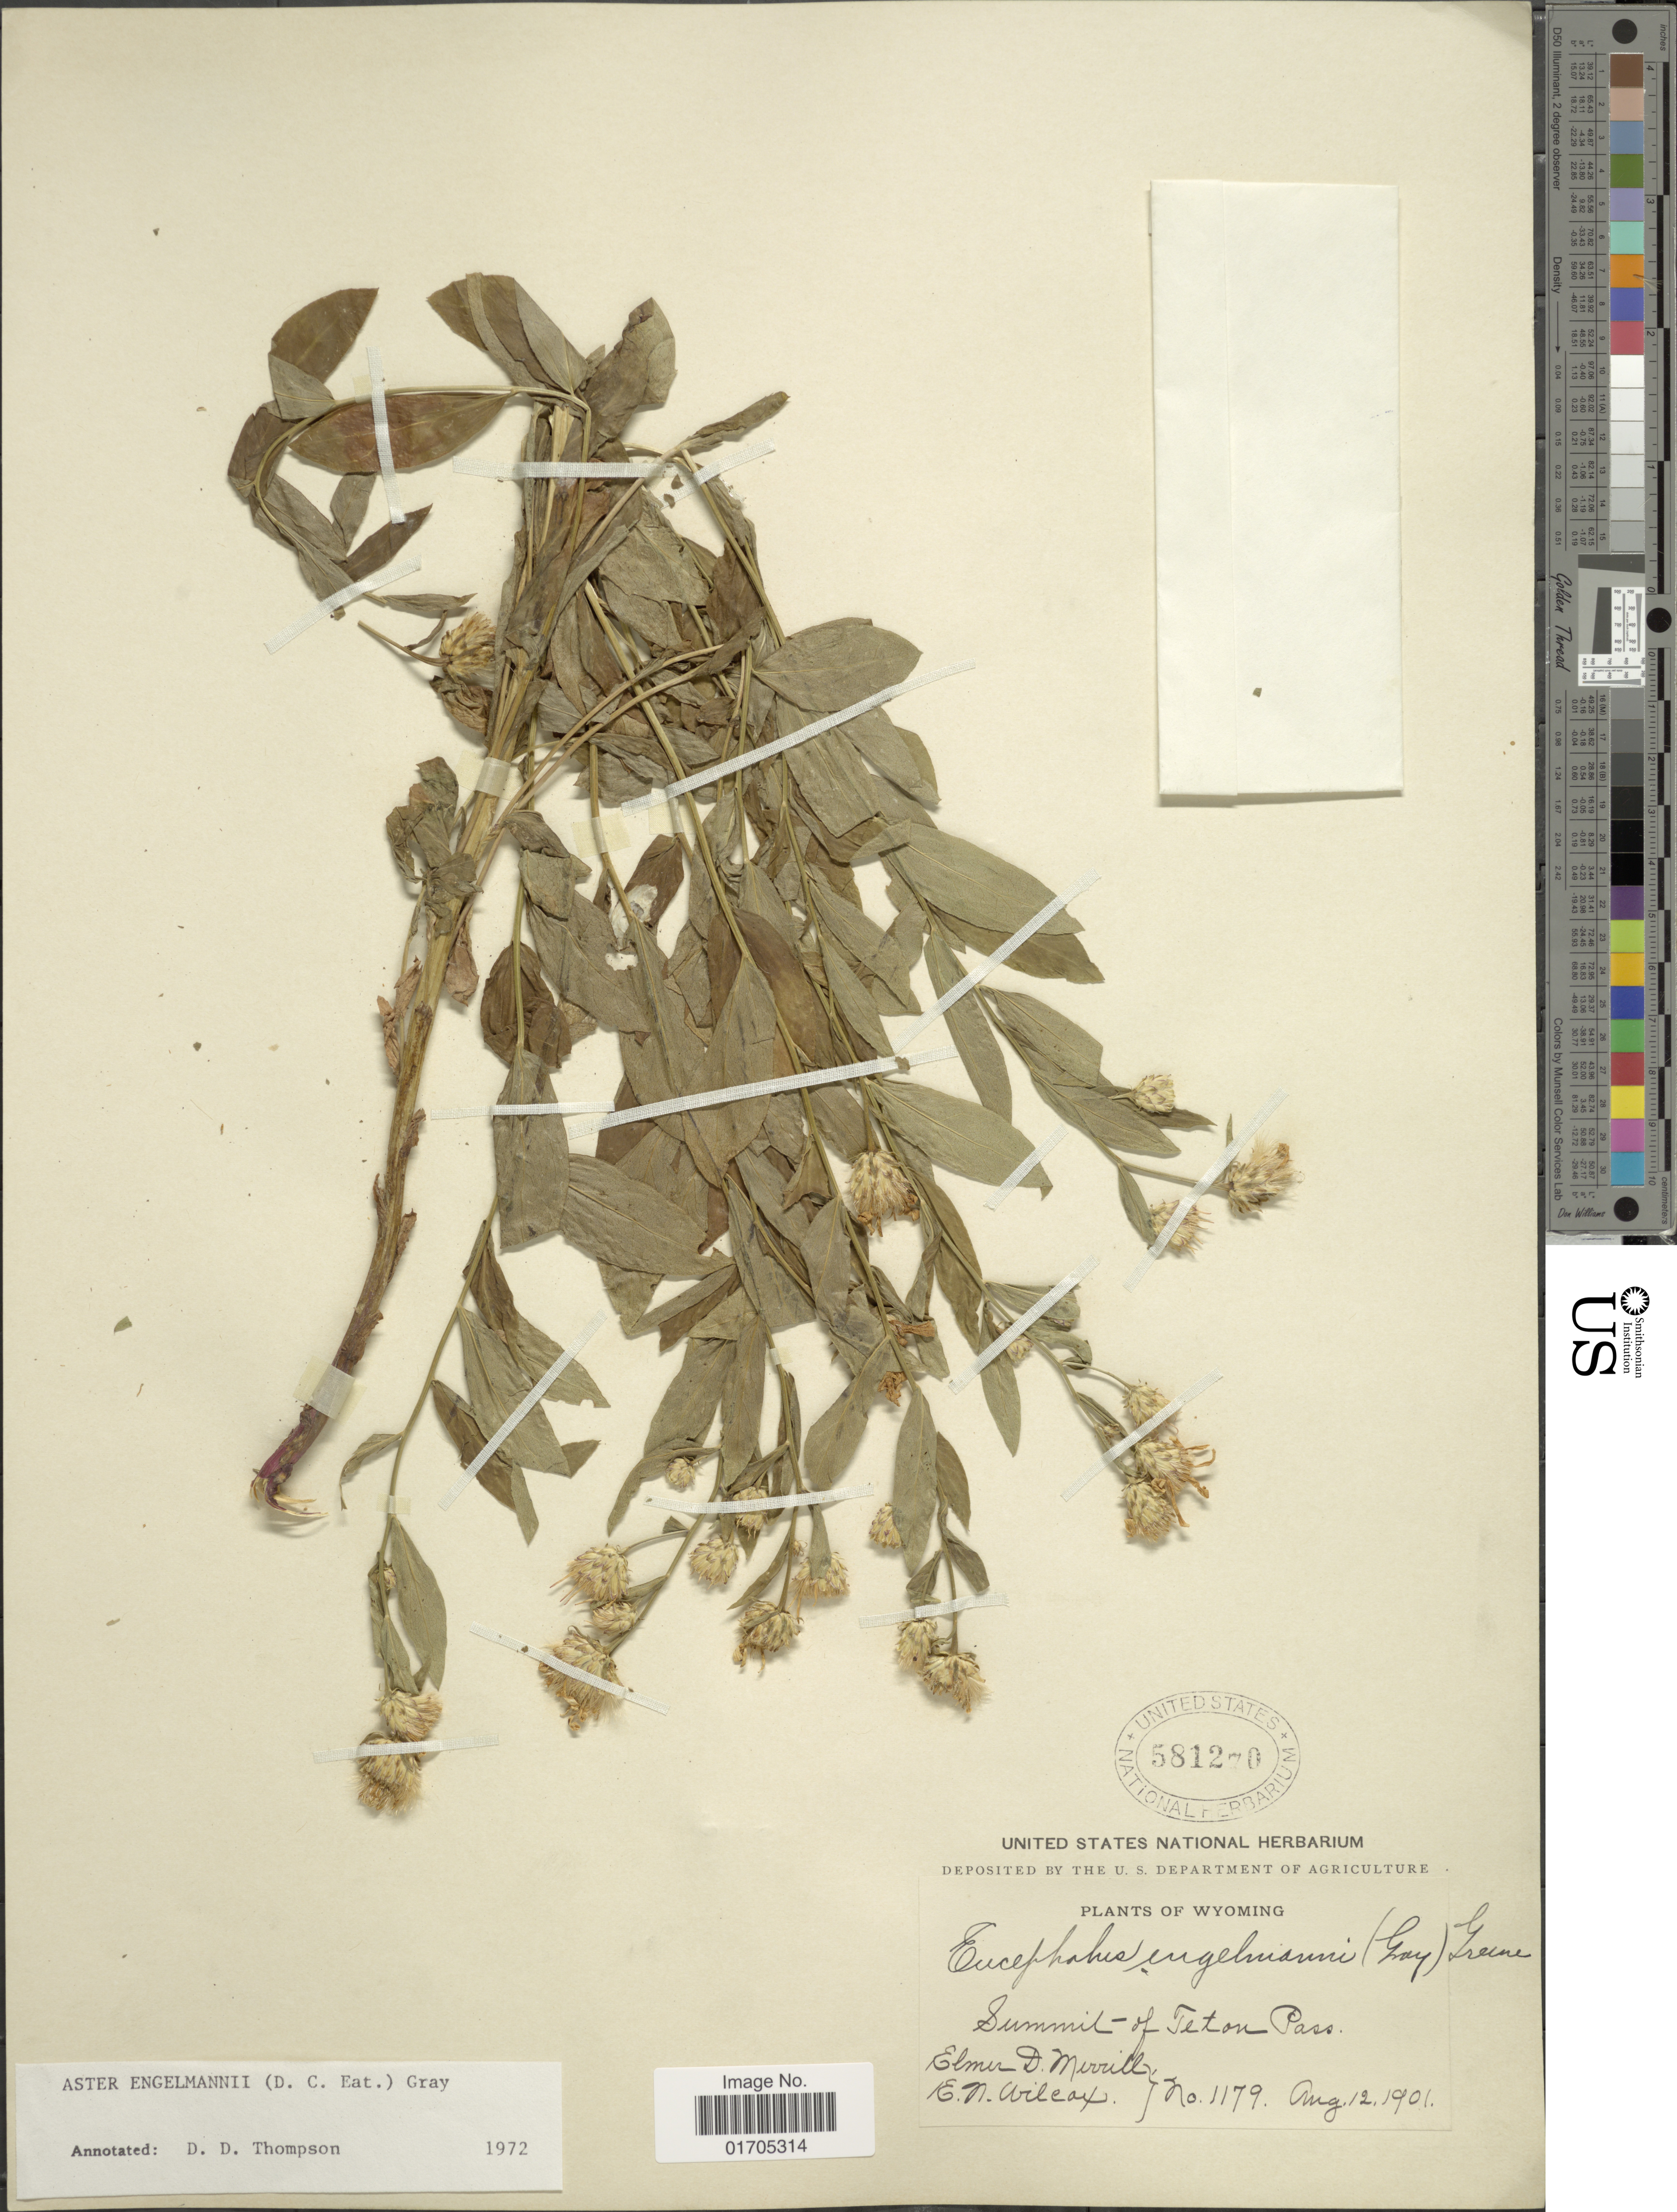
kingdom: Plantae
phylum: Tracheophyta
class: Magnoliopsida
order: Asterales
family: Asteraceae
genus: Eucephalus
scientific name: Eucephalus engelmannii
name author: (D.C. Eaton) Greene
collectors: E. D. Merrill & E. Wilcox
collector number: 1179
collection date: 1901-08-12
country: United States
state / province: Wyoming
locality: Summit of Teton Pass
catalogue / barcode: US 581270